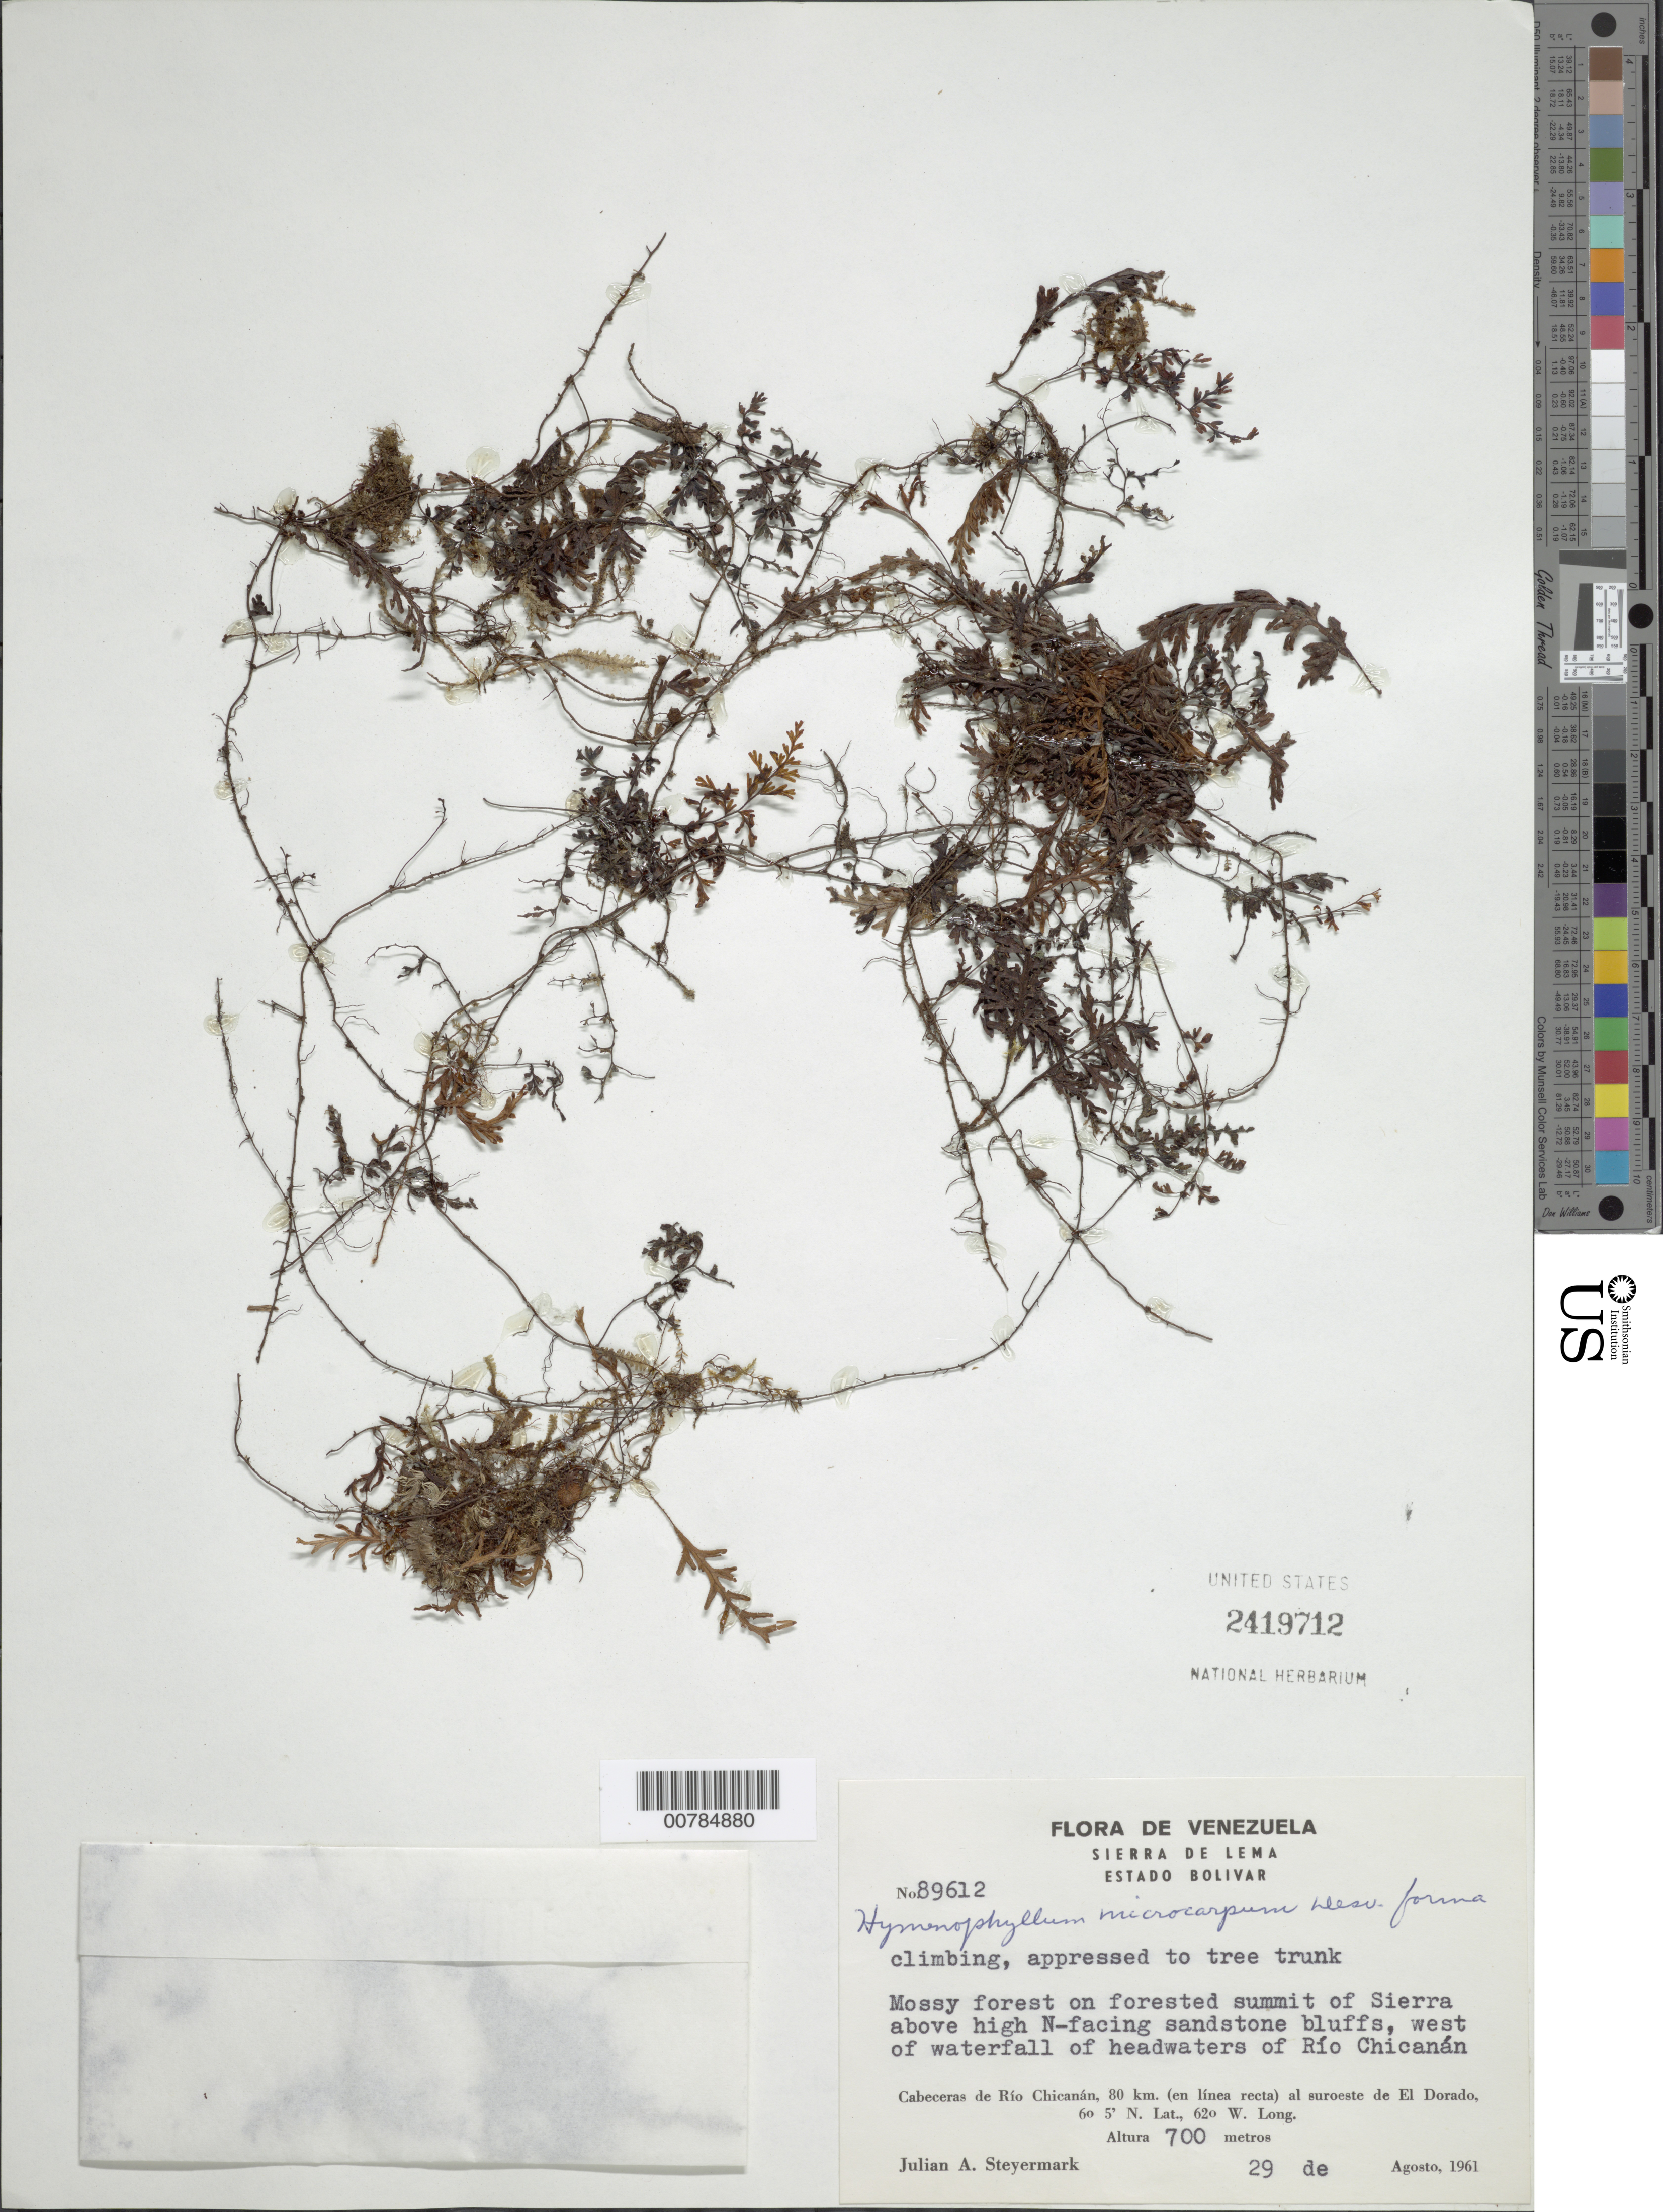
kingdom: Plantae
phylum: Tracheophyta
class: Polypodiopsida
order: Hymenophyllales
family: Hymenophyllaceae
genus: Hymenophyllum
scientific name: Hymenophyllum microcarpum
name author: (Desv.) Lellinger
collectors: J. Steyermark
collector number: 89612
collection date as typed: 29-Aug-61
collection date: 1961-08-29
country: Venezuela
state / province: Bolívar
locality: Sierra de Lema, W of waterfall of headwaters of Río Chicanán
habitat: Mossy forest on forested summit of sierra above high N-facing sandstone bluffs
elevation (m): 700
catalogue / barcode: US 2419712